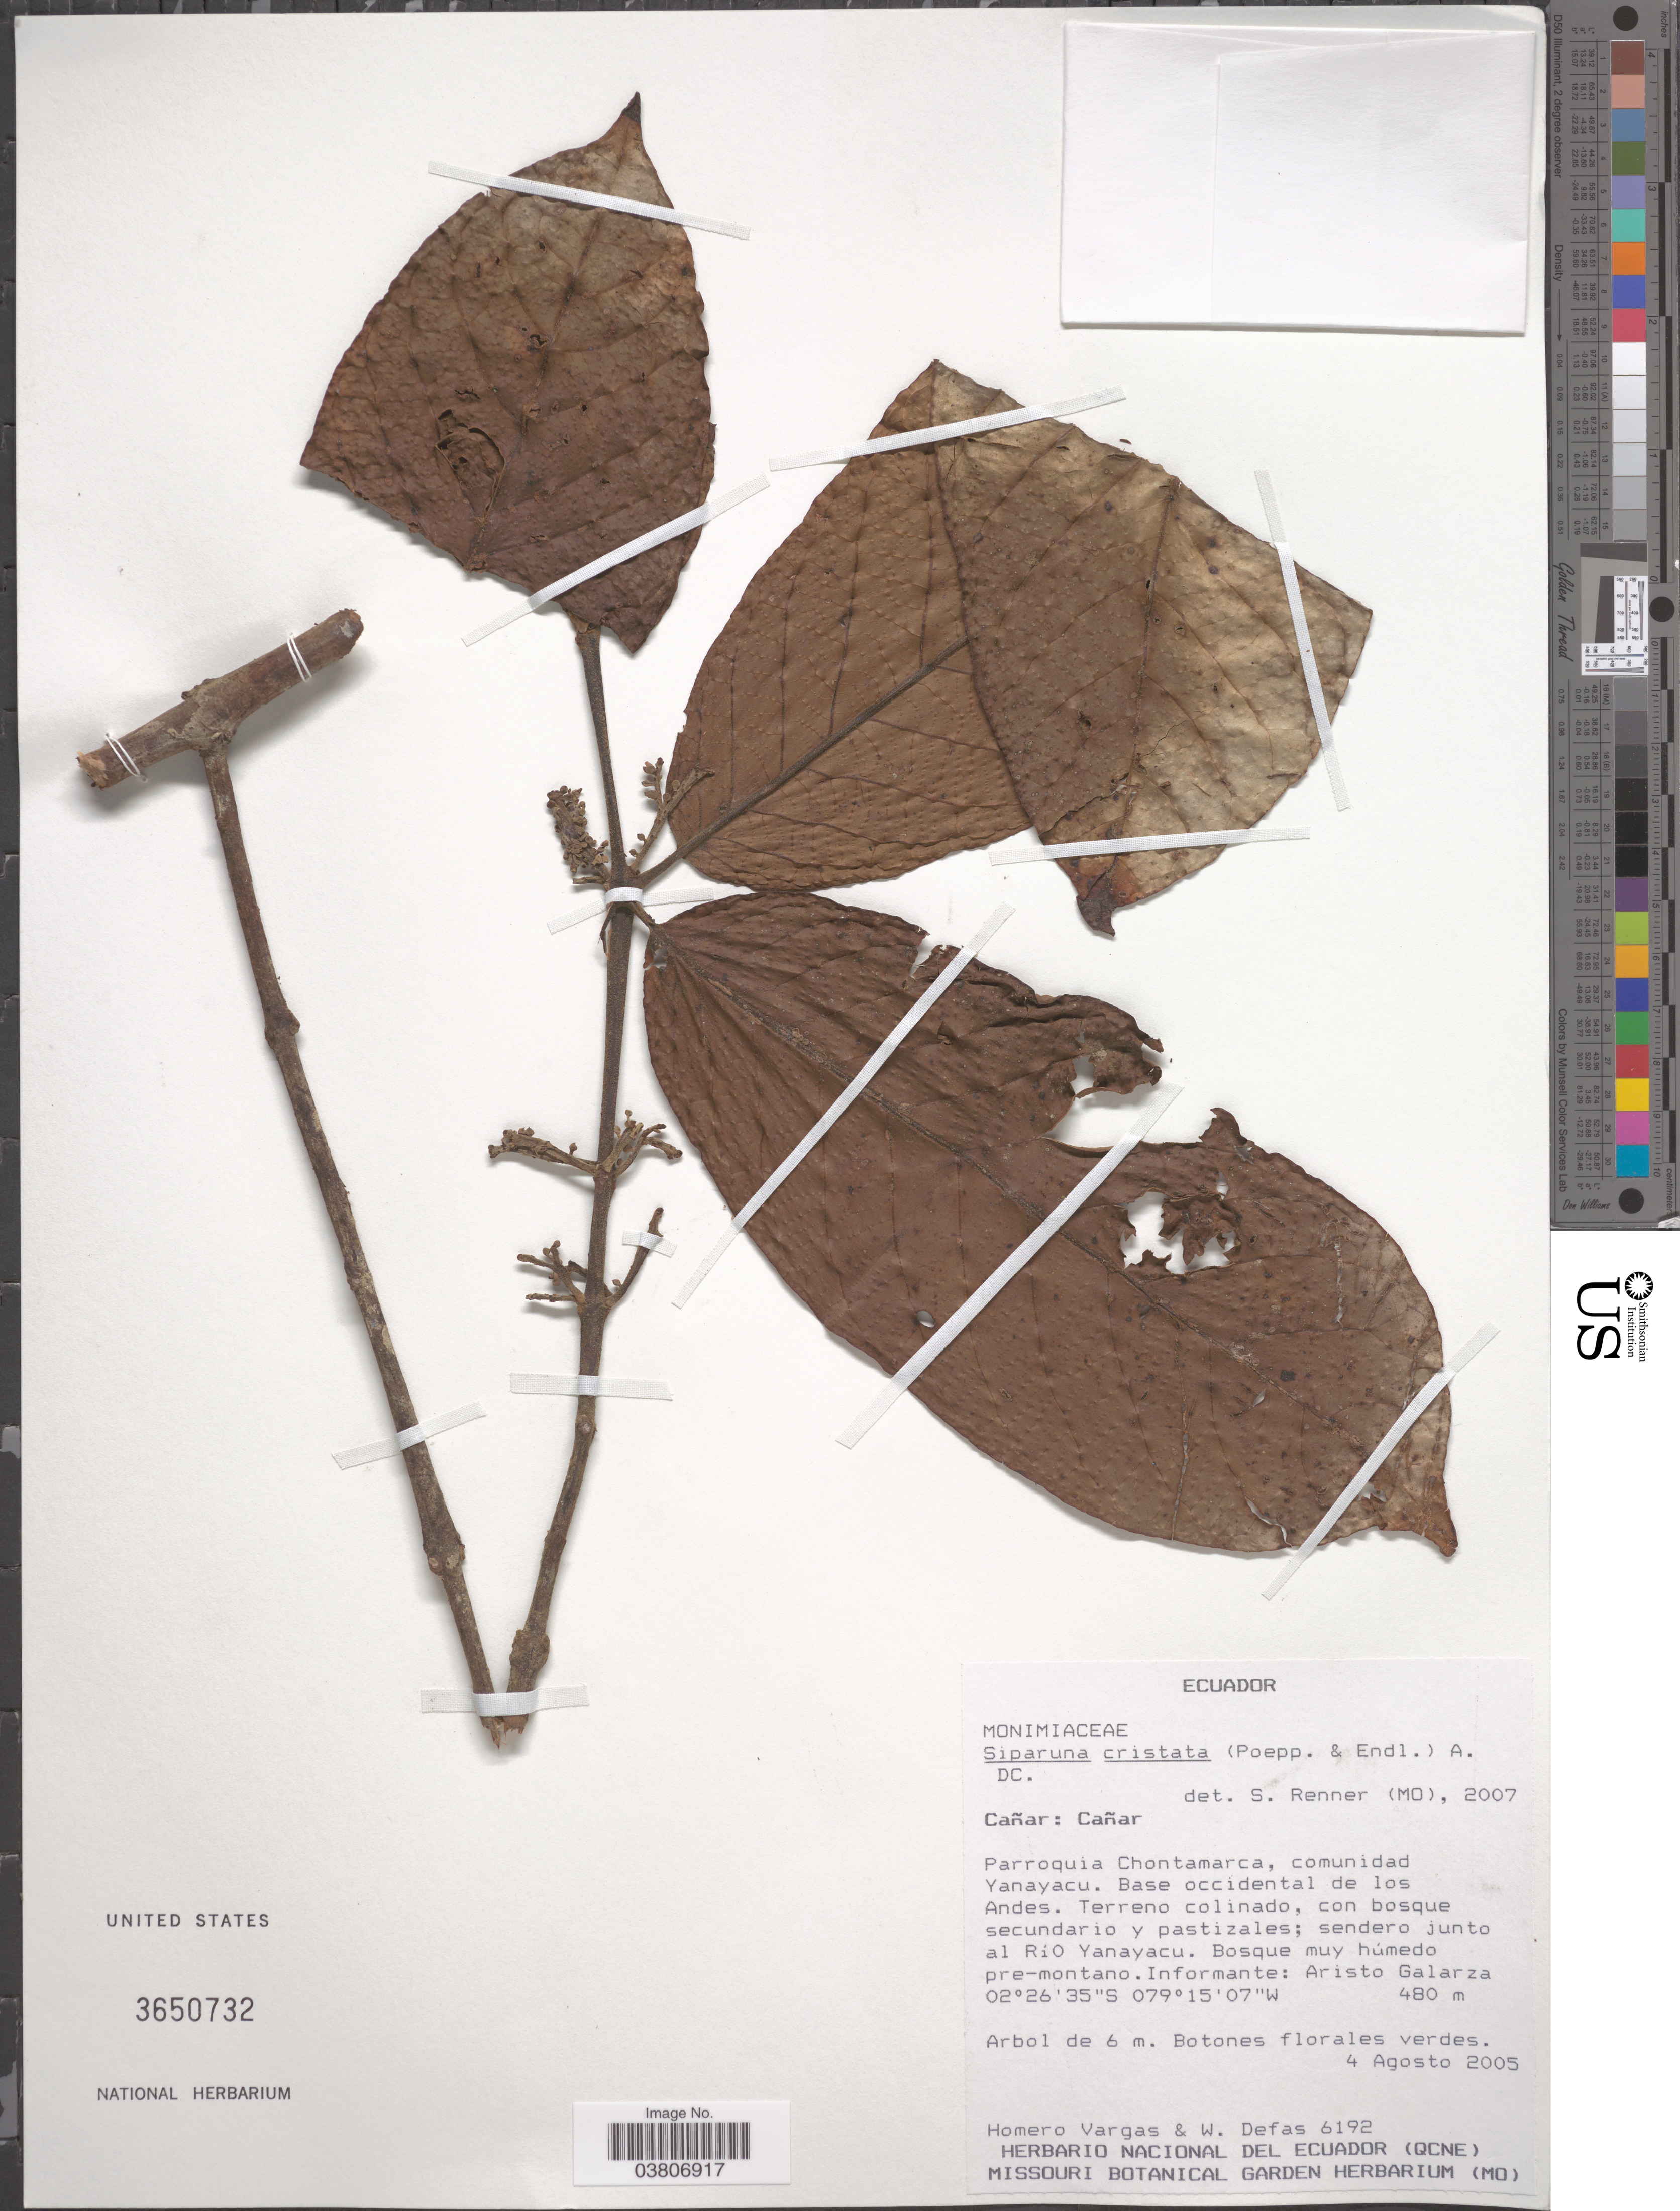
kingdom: Plantae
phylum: Tracheophyta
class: Magnoliopsida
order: Laurales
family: Siparunaceae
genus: Siparuna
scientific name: Siparuna cristata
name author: (Poepp. & Endl.) A. DC.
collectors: H. Vargas & W. Defas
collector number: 6192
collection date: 2005-08-04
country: Ecuador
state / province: Cañar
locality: Cañar. Parroquia Chontamarca, comunidad Yanayacu. Base occidental de los Andes. Sendero junto al Río Yanayacu.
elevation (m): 480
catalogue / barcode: US 3650732